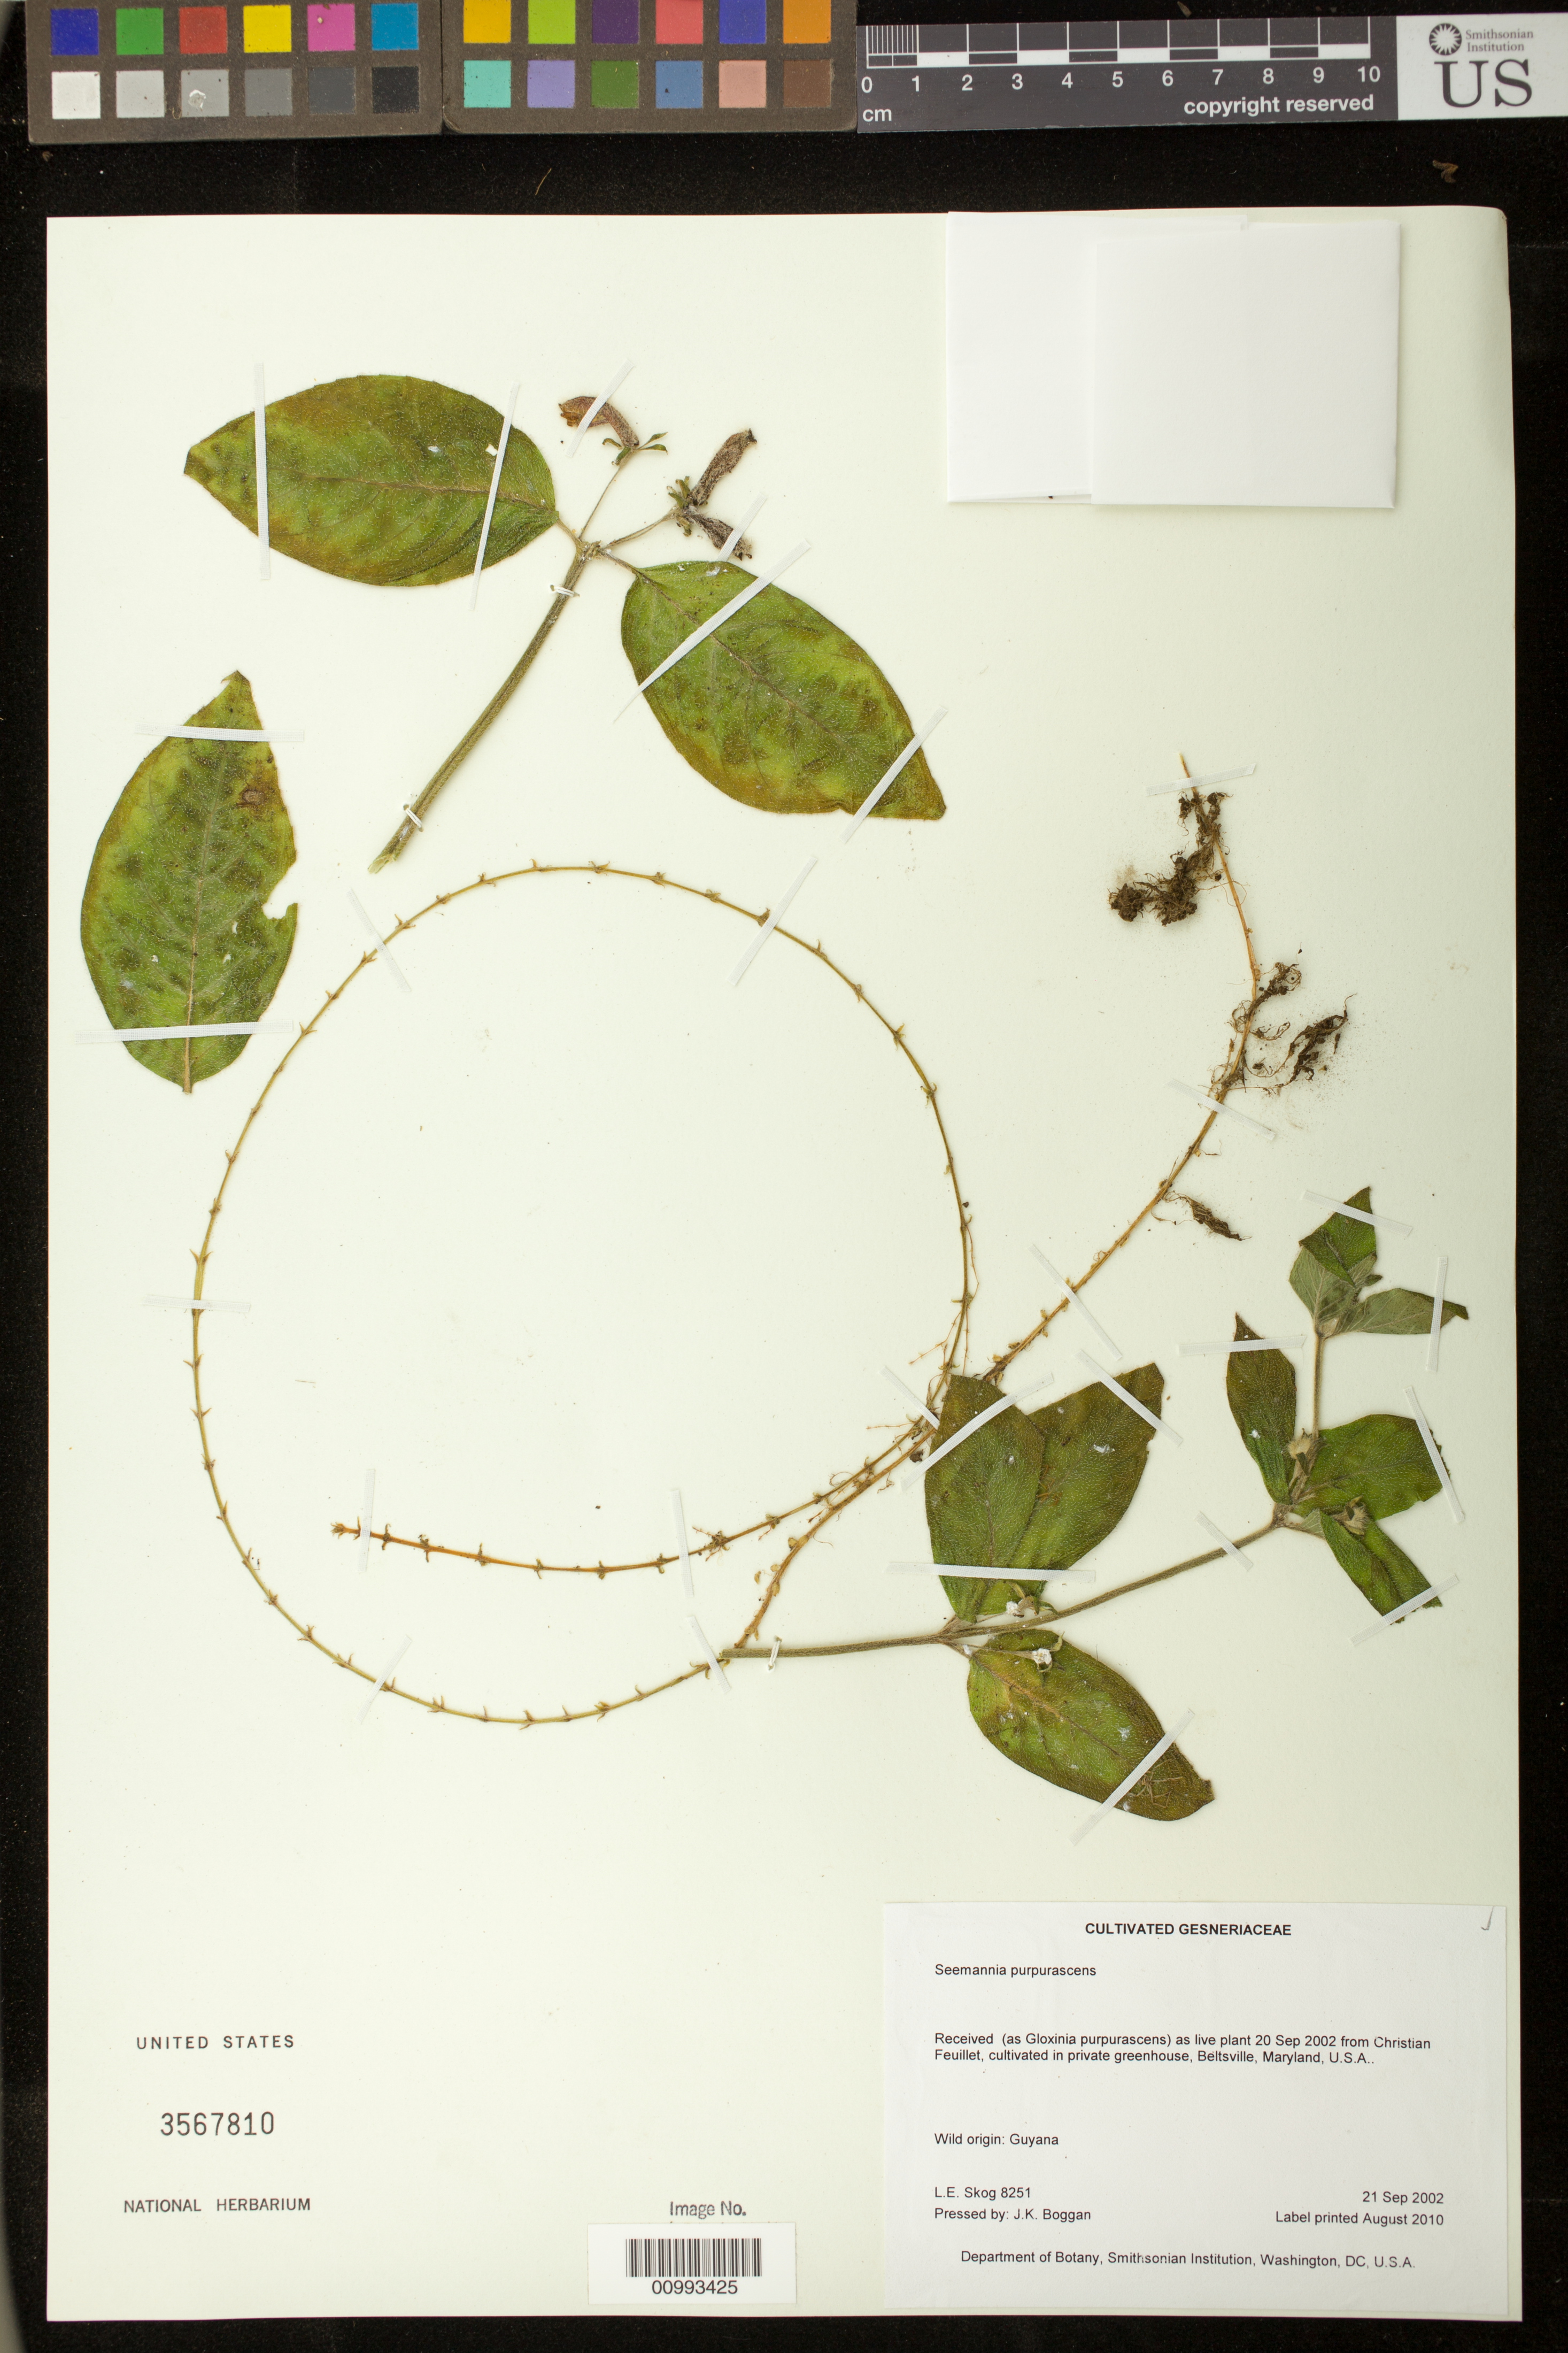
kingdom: Plantae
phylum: Tracheophyta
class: Magnoliopsida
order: Lamiales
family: Gesneriaceae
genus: Seemannia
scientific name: Seemannia purpurascens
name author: Rusby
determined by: Boggan, J. K., (US), NMNH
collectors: L. E. Skog & J. K. Boggan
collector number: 8251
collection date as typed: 21 Sep 2002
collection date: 2002-09-21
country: Guyana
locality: Department of Botany, Smithsonian Institution, Washington, DC, U.S.A.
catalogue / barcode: US 3567810